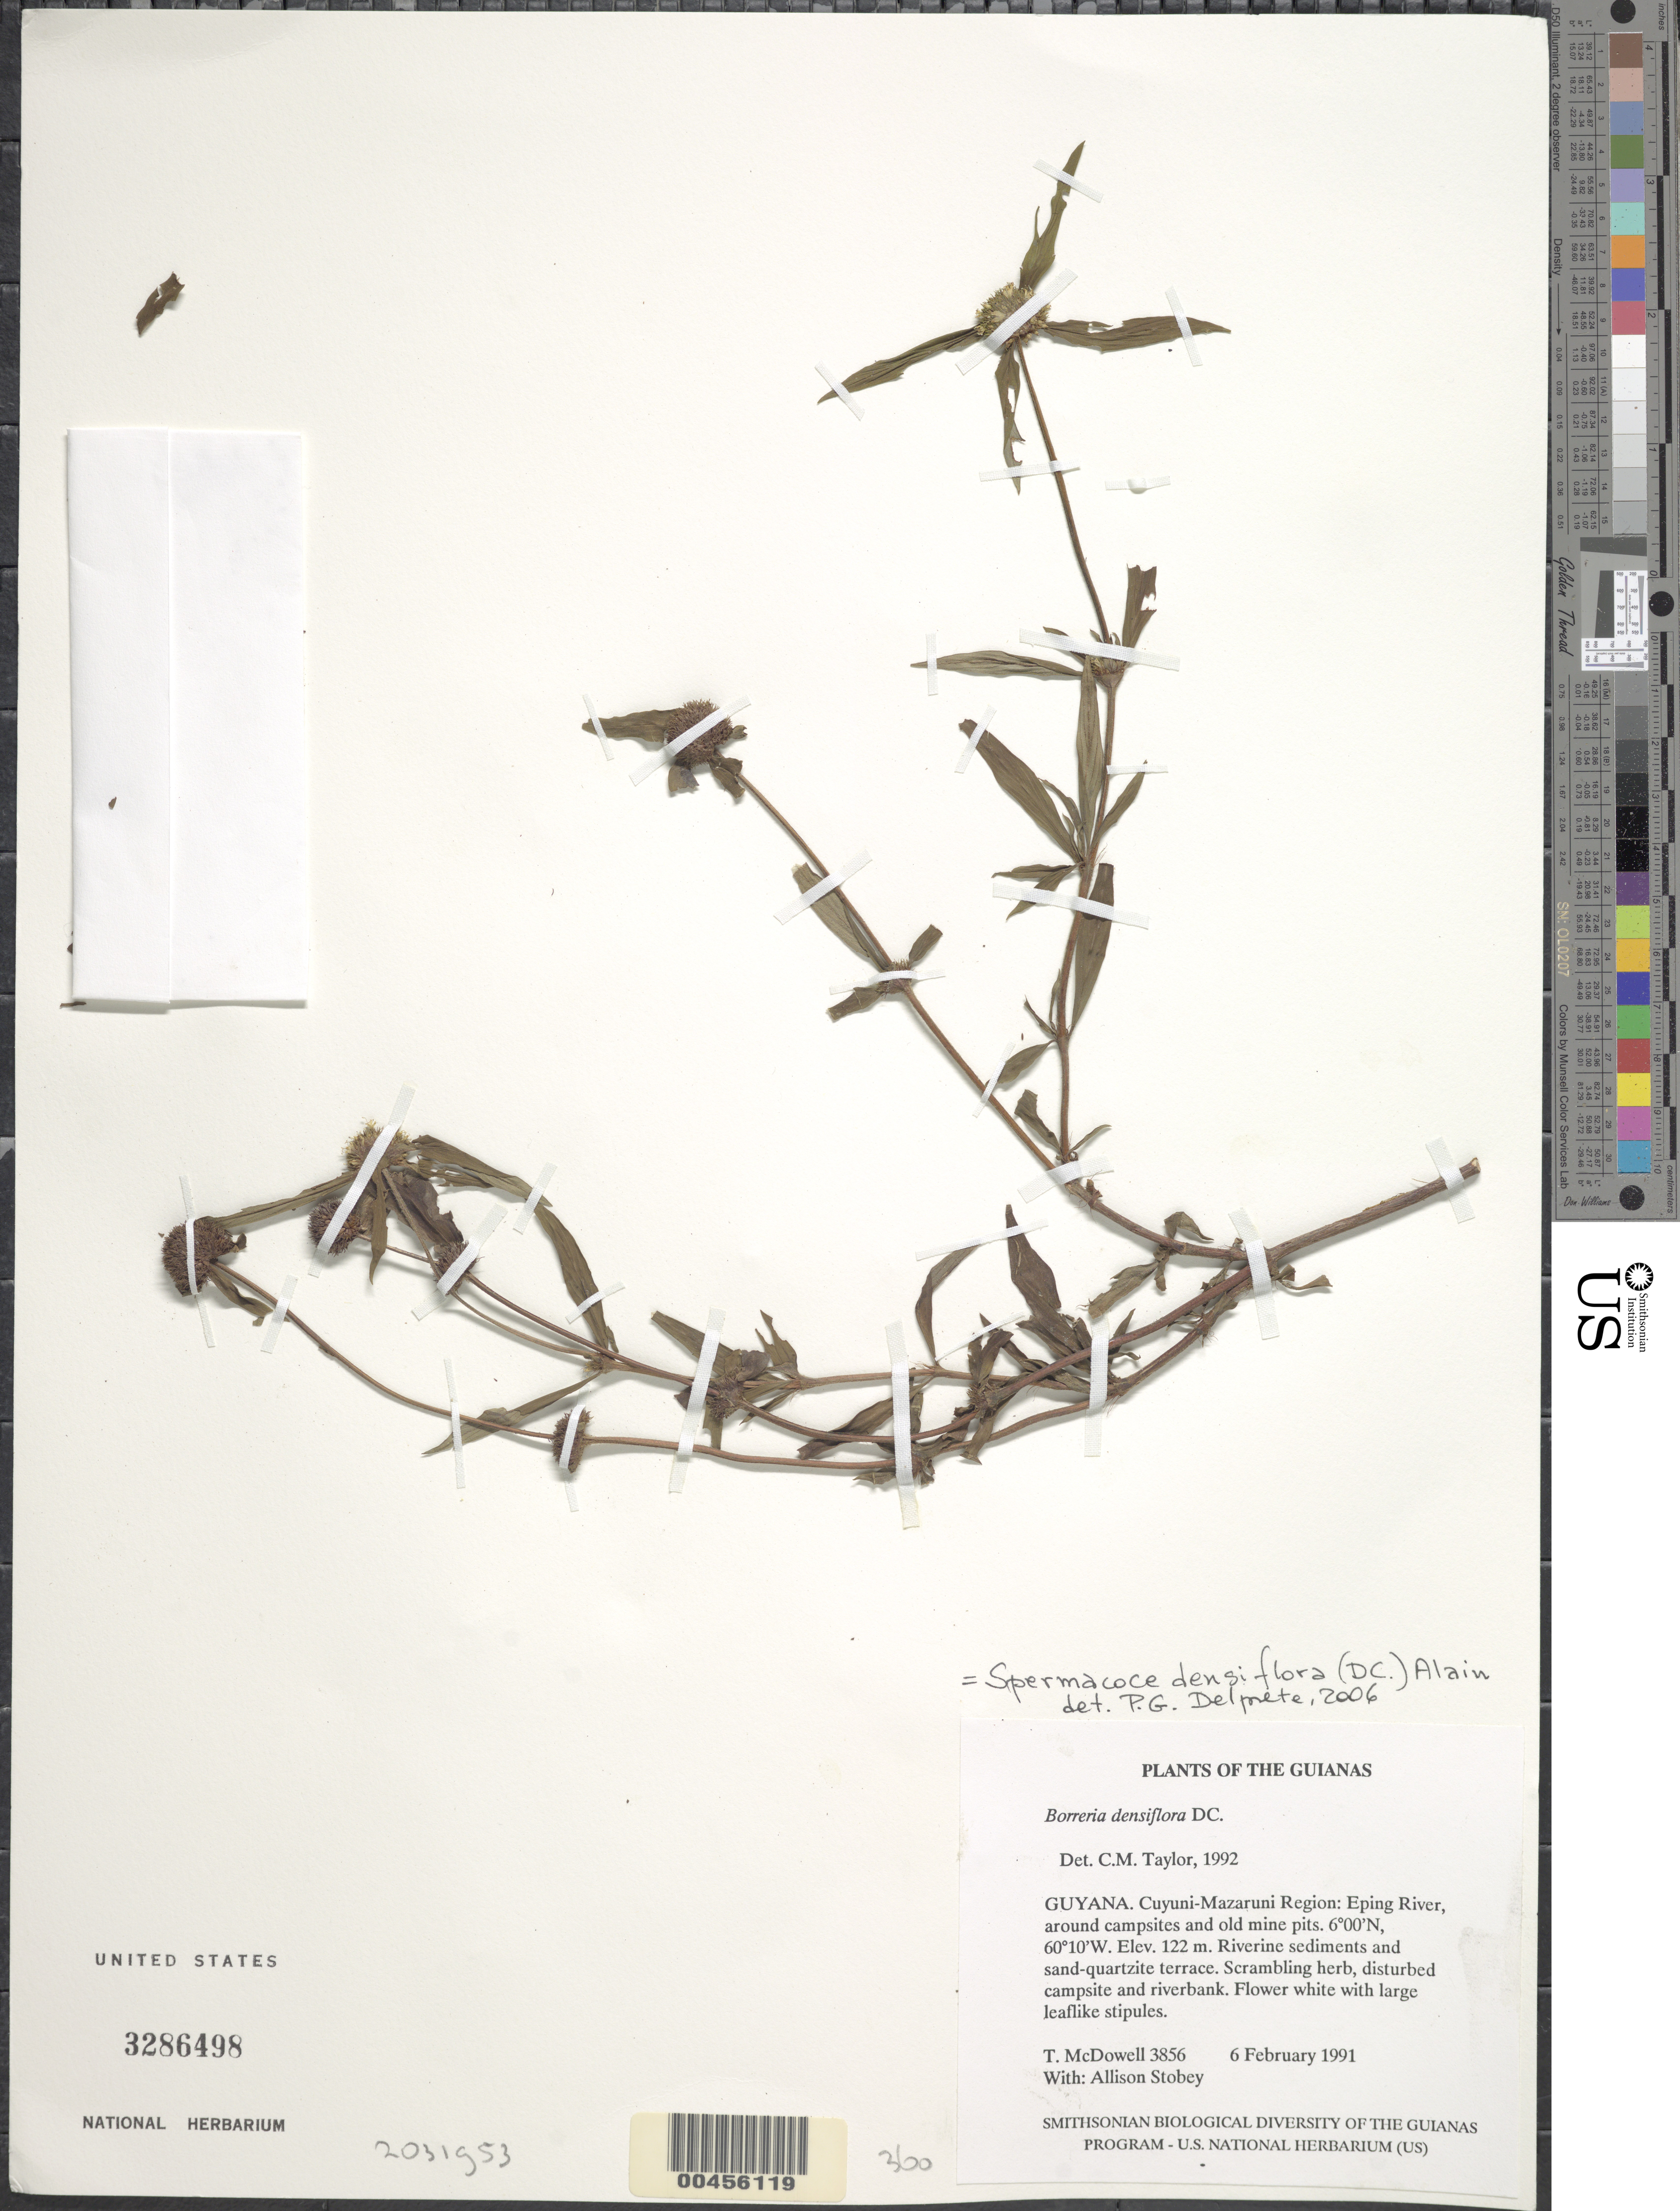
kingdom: Plantae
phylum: Tracheophyta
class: Magnoliopsida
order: Gentianales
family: Rubiaceae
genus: Spermacoce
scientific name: Spermacoce densiflora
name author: (DC.) Alain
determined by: Delprete, P. G., Herb. de Guyane Cay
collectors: T. McDowell & A. Stobey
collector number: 3856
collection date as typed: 6 February 1991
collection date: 1991-02-06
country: Guyana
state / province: Cuyuni-Mazaruni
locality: Eping River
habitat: Around campsites and old mine pits. Riverine sediments and sand-quartzite terrace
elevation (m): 122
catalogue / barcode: US 3286498